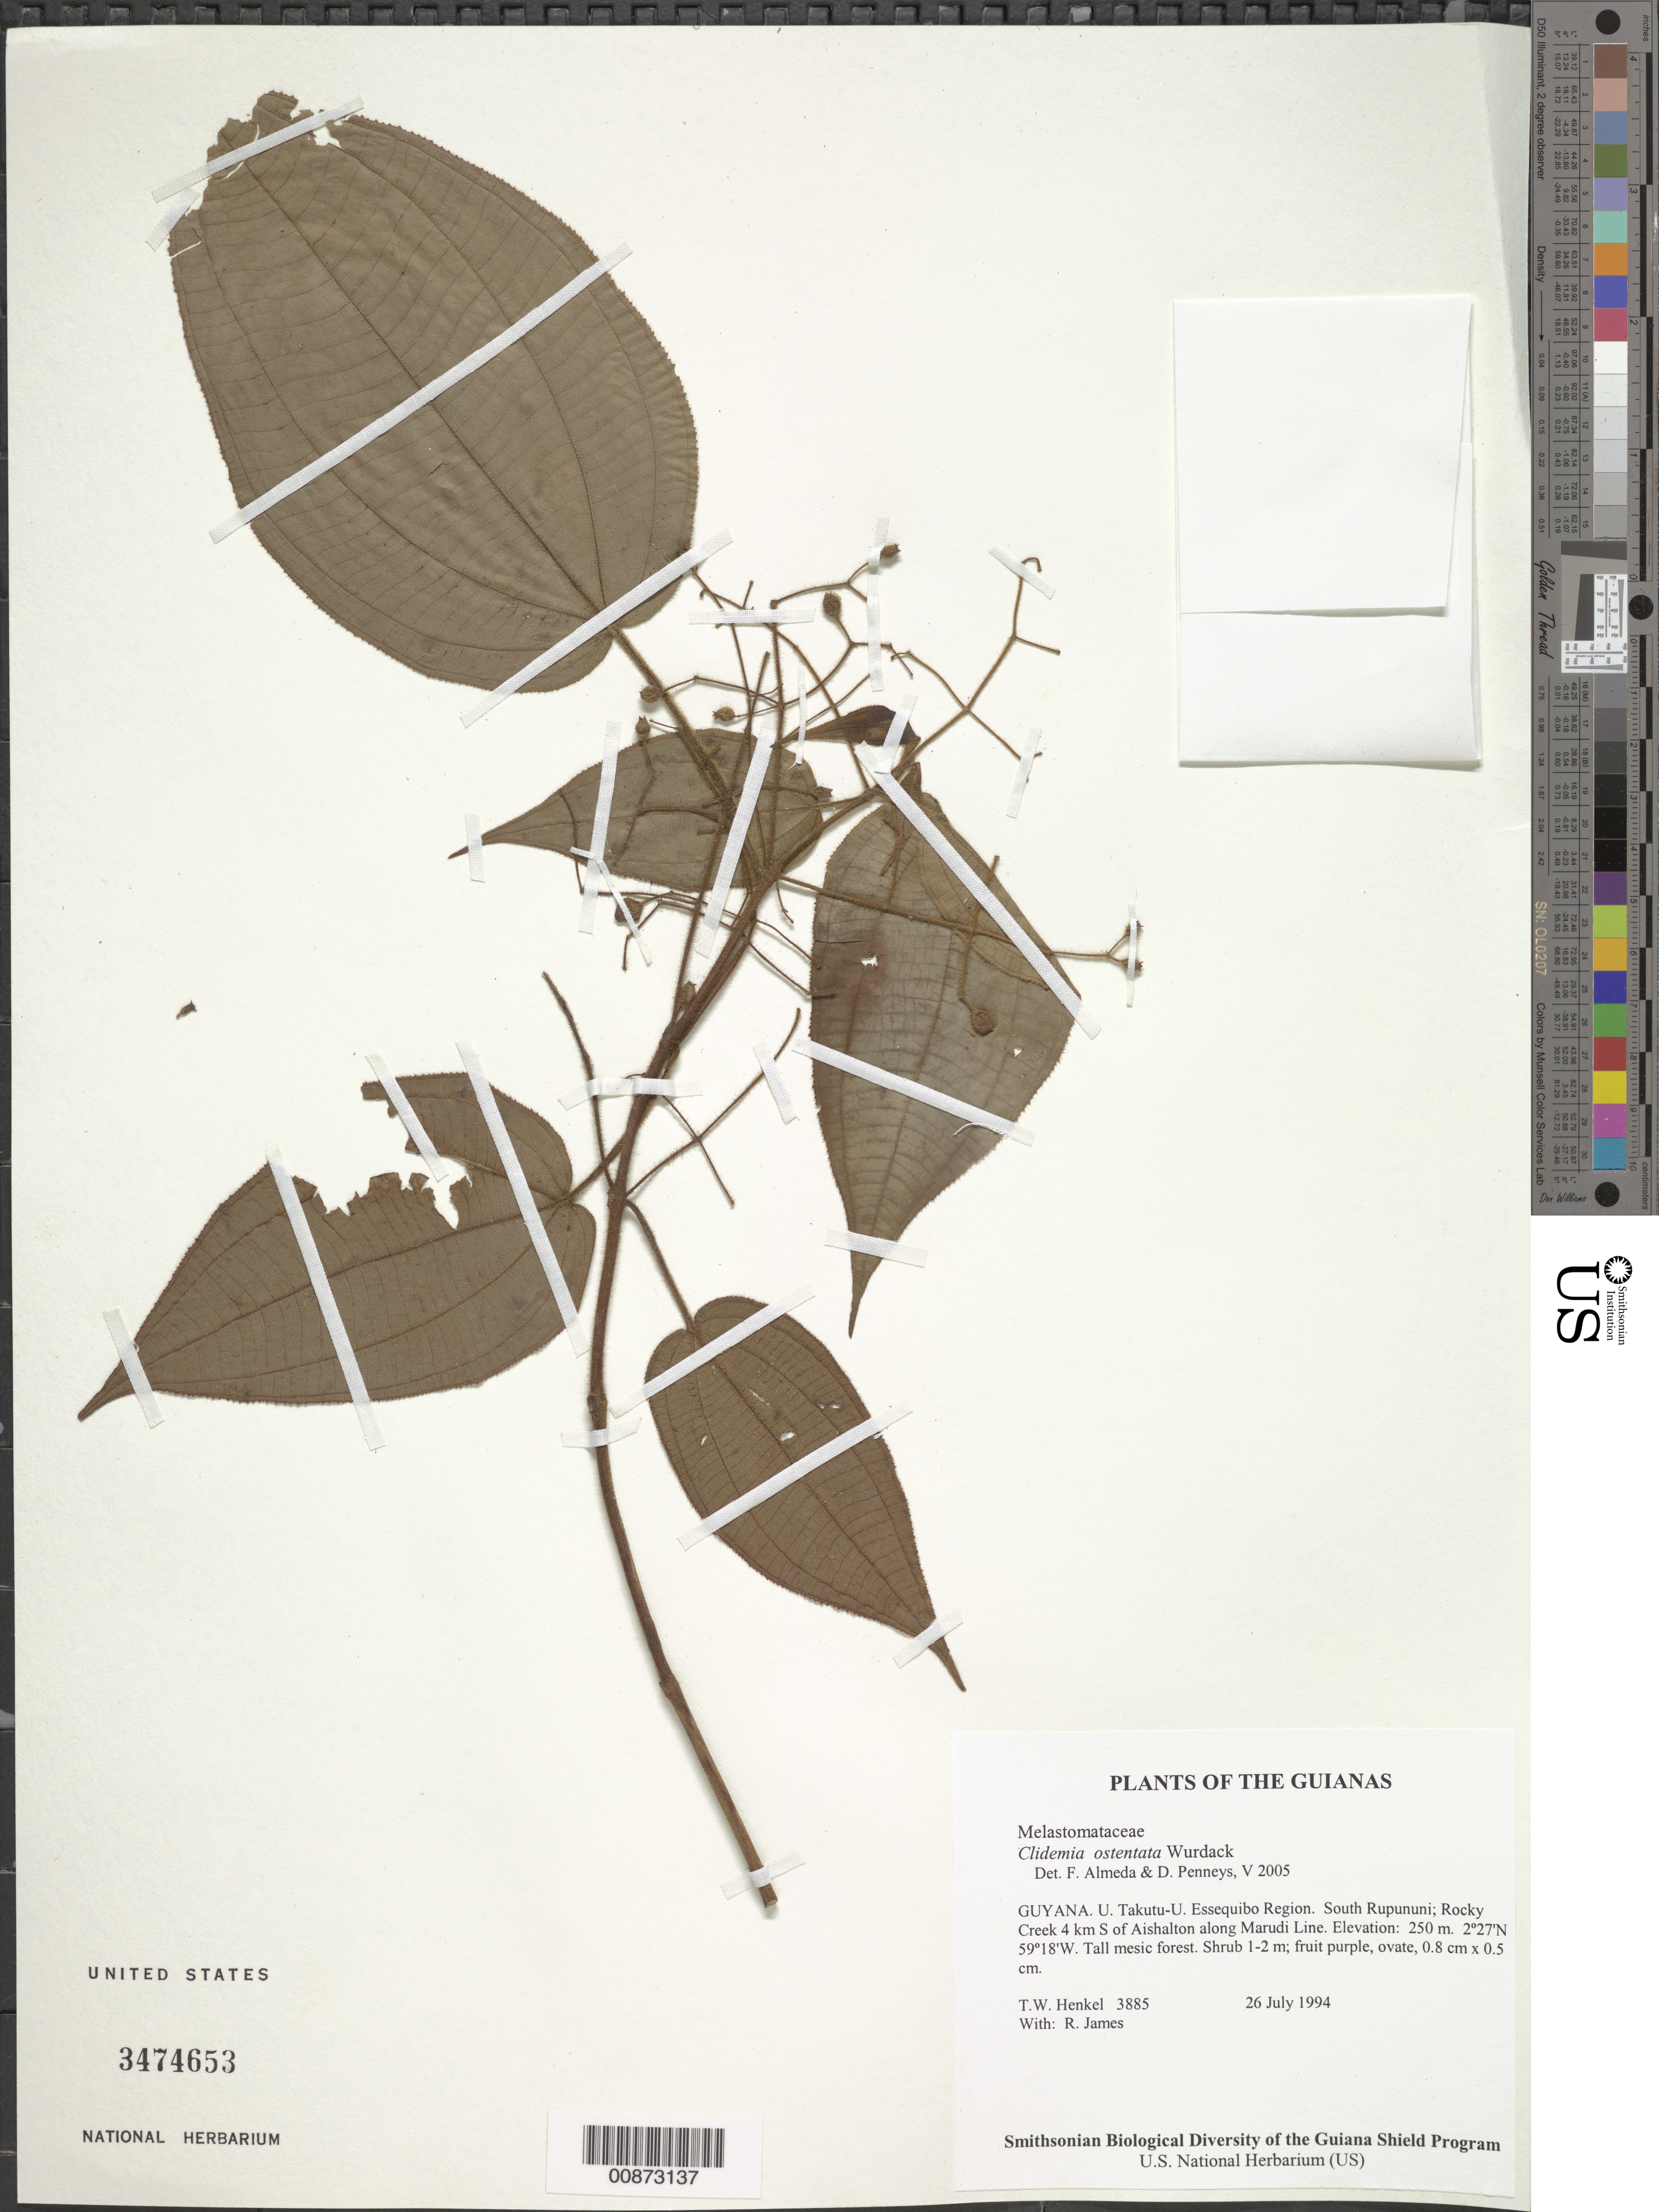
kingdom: Plantae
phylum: Tracheophyta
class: Magnoliopsida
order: Myrtales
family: Melastomataceae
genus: Clidemia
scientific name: Clidemia ostentata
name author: Wurdack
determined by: Almeda, F.; Penneys, D. S.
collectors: T. Henkel & R. James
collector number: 3885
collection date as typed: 26 July 1994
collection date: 1994-07-26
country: Guyana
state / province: U. Takutu-U. Essequibo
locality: South Rupununi; Rocky Creek 4 km S of Aishalton along Marudi Line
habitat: Tall mesic forest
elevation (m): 250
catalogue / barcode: US 3474653